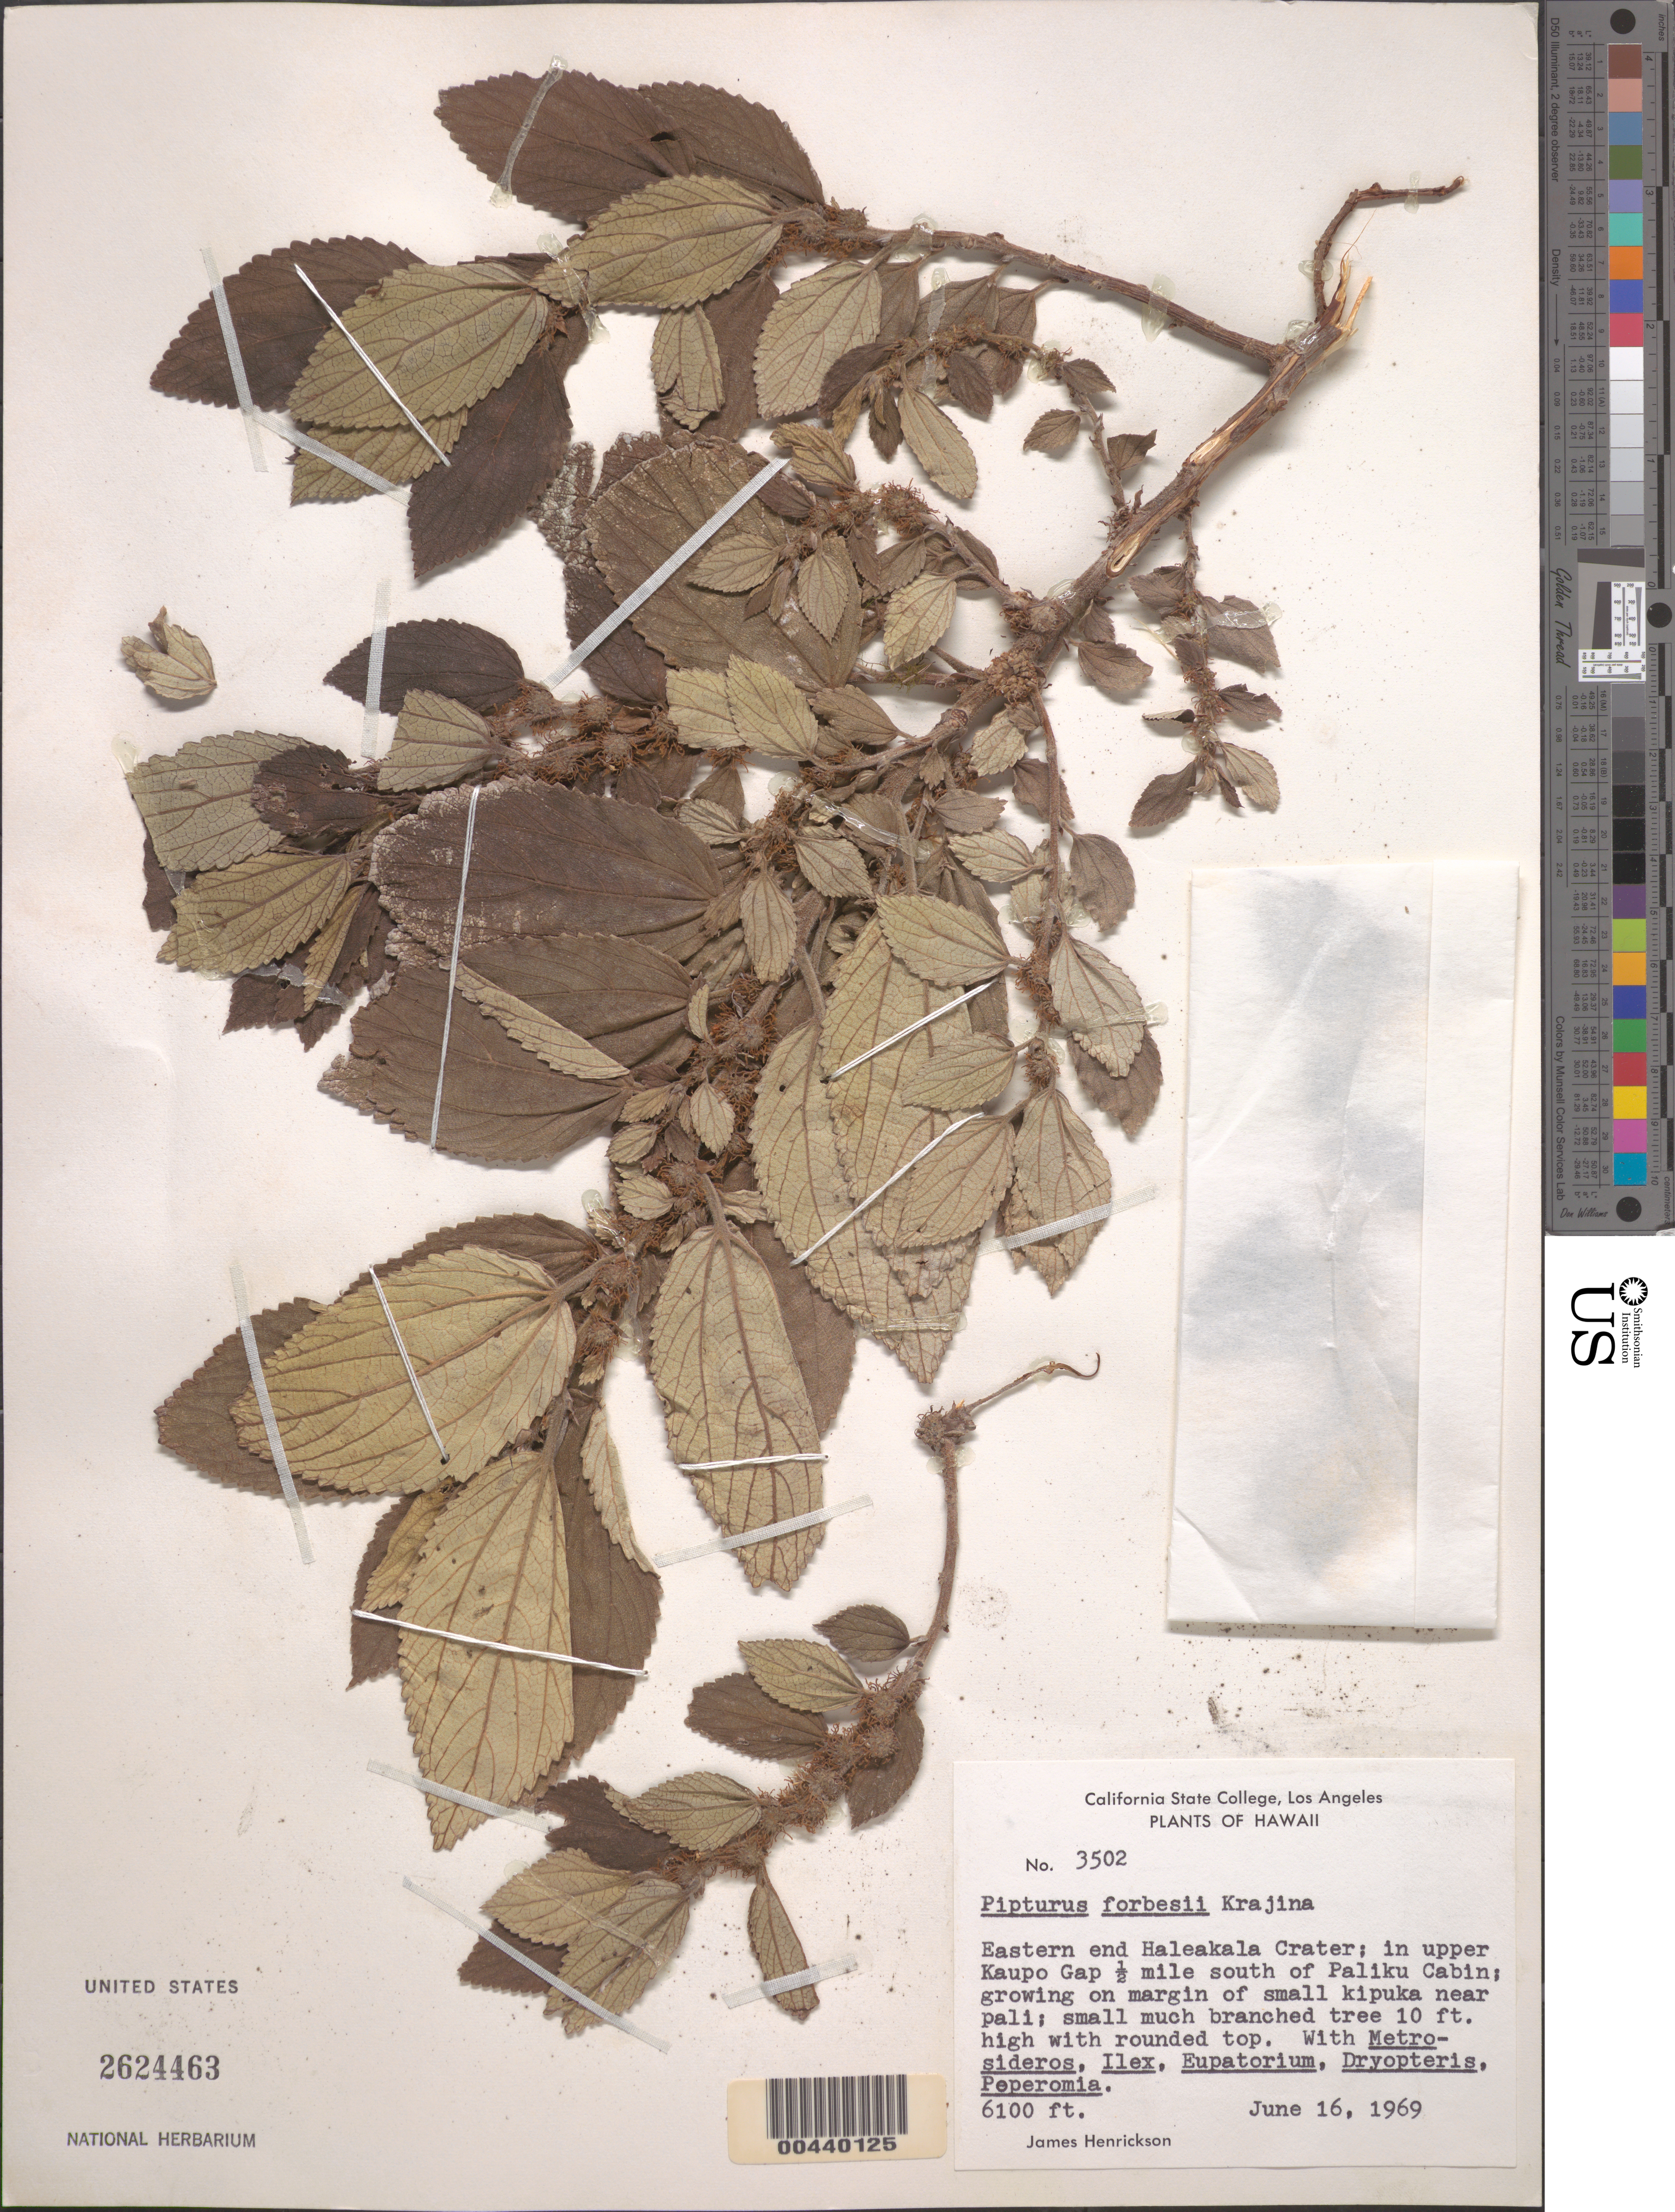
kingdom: Plantae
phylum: Tracheophyta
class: Magnoliopsida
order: Rosales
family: Urticaceae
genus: Pipturus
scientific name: Pipturus forbesii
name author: Krajina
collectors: J. S. Henrickson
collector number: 3502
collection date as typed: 16 Jun 1969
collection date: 1969-06-16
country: United States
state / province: Hawaii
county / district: Maui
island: Maui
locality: Eastern end Haleakala Crater, in upper Kaupo Gap 0.50 mi S of Paliku Cabin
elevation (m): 1859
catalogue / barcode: US 2624463